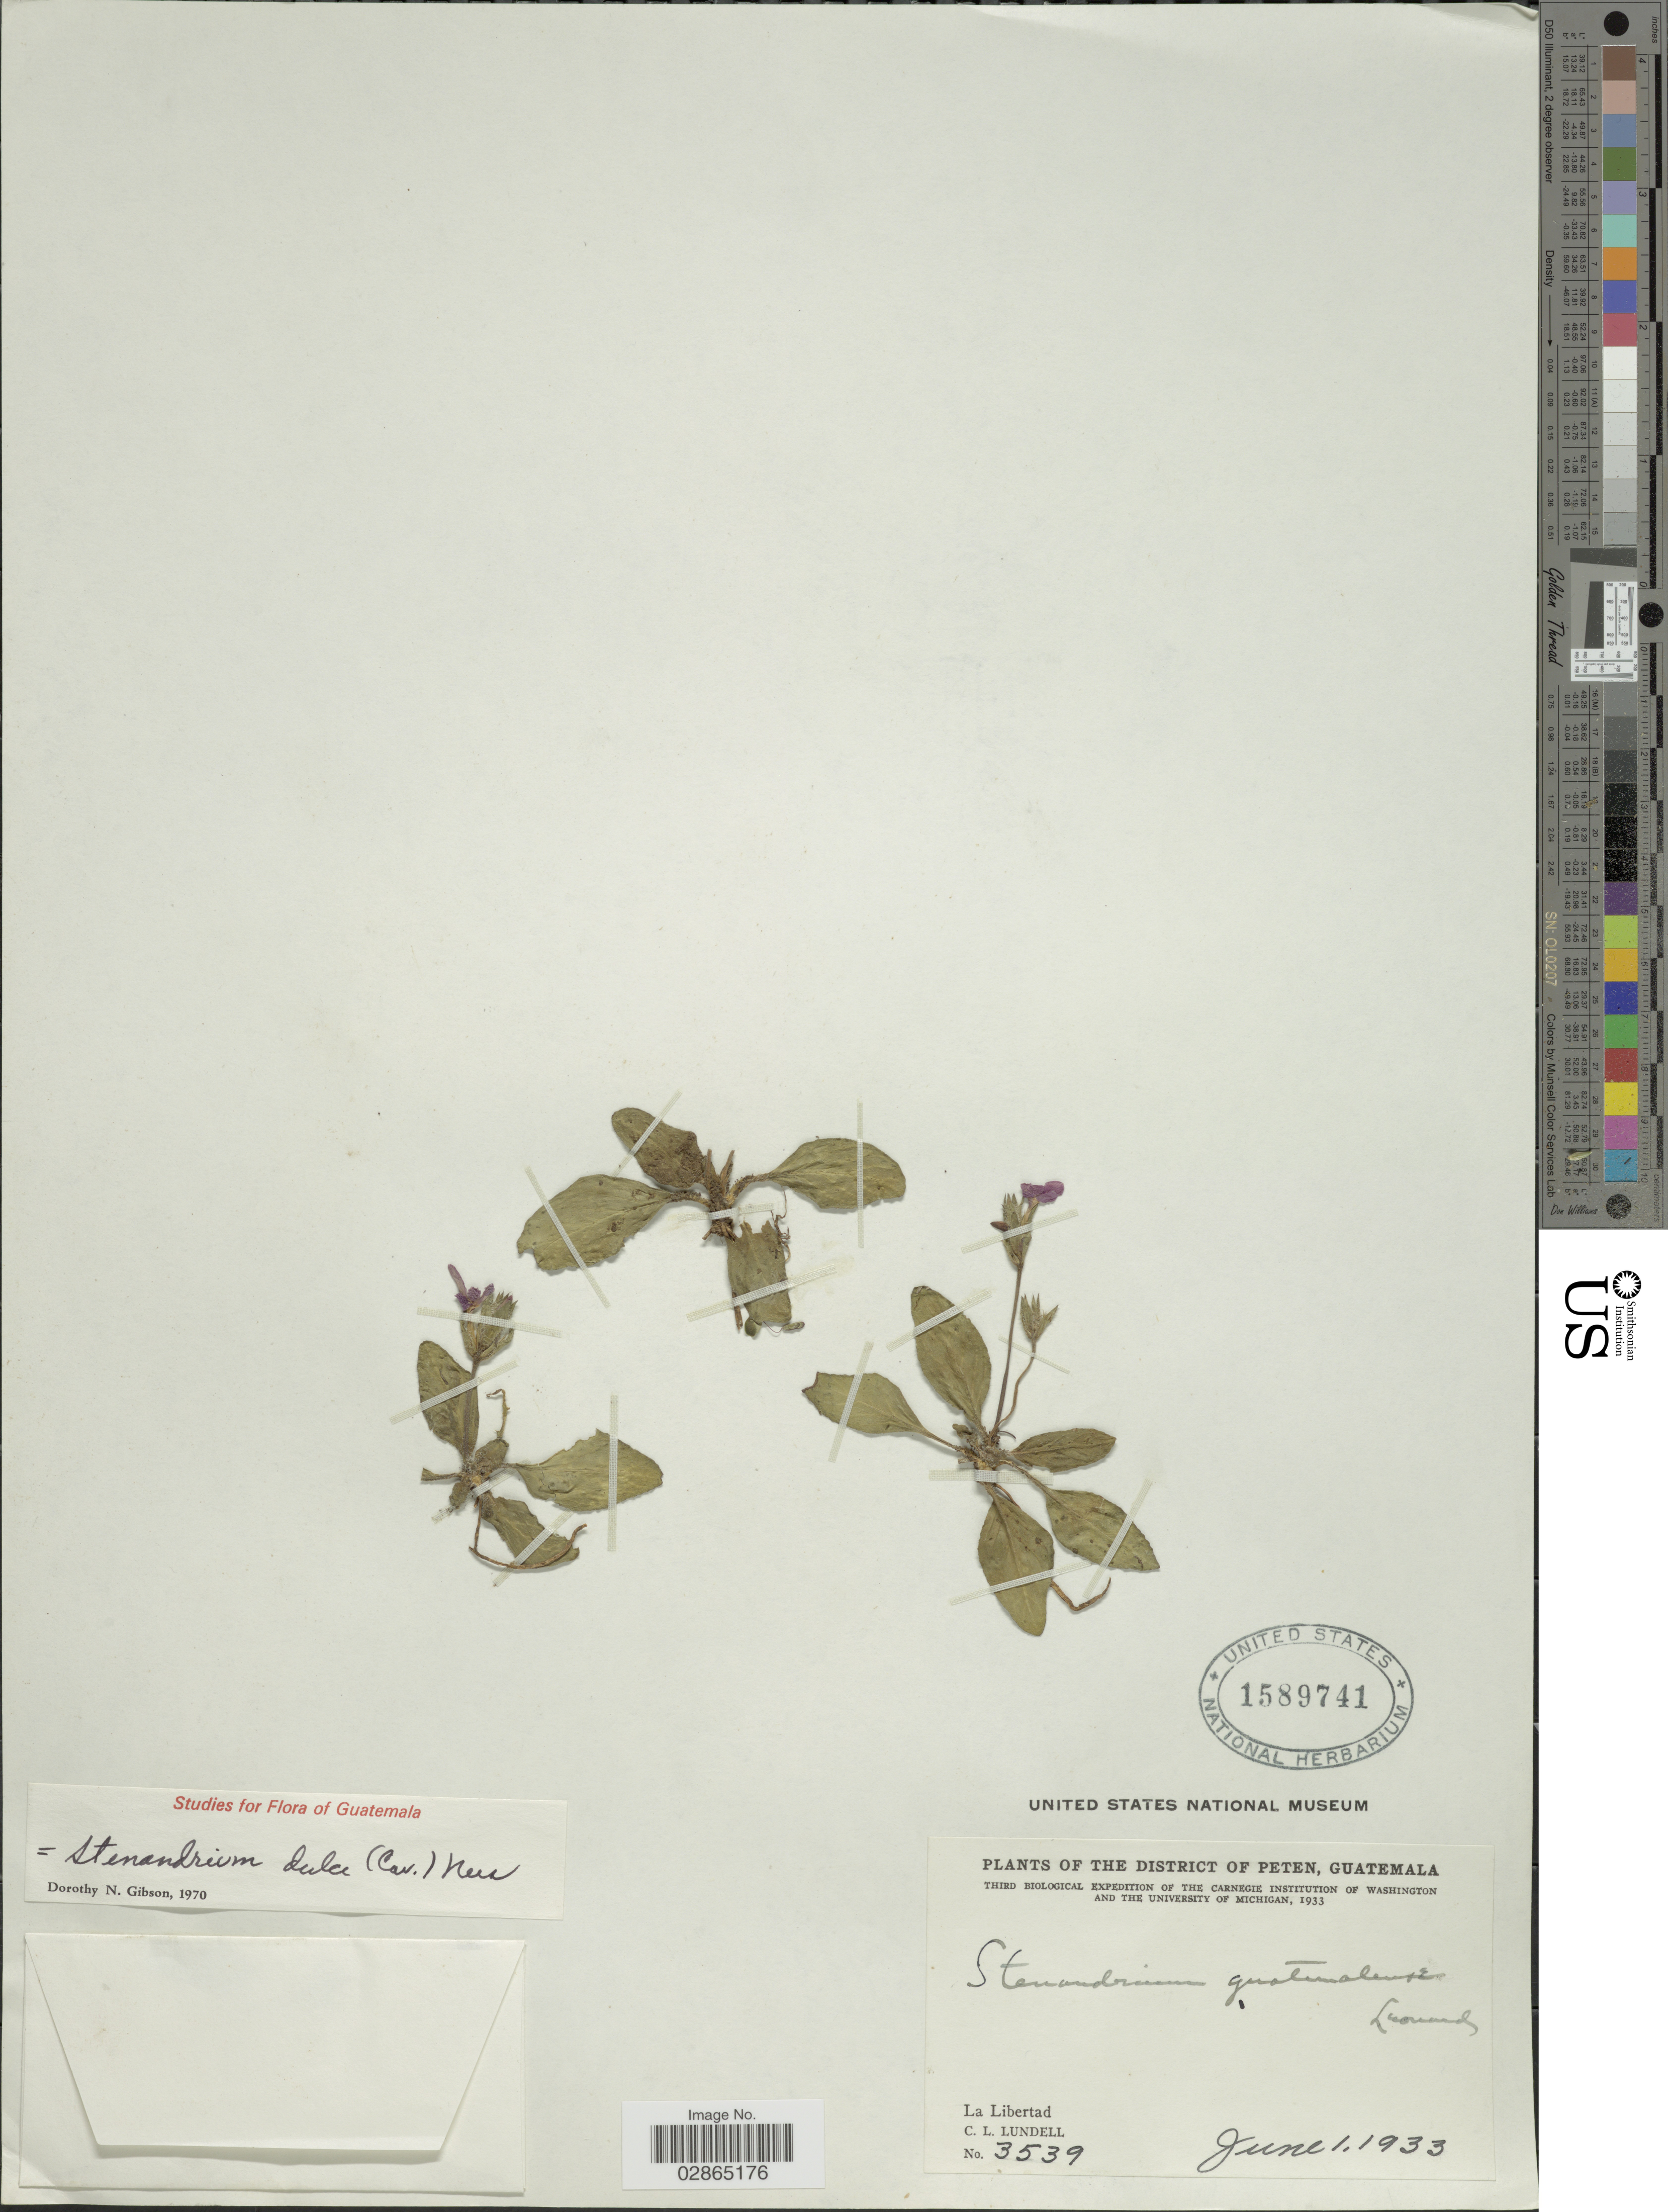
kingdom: Plantae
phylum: Tracheophyta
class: Magnoliopsida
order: Lamiales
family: Acanthaceae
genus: Stenandrium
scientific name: Stenandrium dulce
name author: (Cav.) Nees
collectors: C. L. Lundell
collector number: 3539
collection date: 1933-06-01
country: Guatemala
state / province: El Petén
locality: The District of Peten, La Libertad.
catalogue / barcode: US 1589741